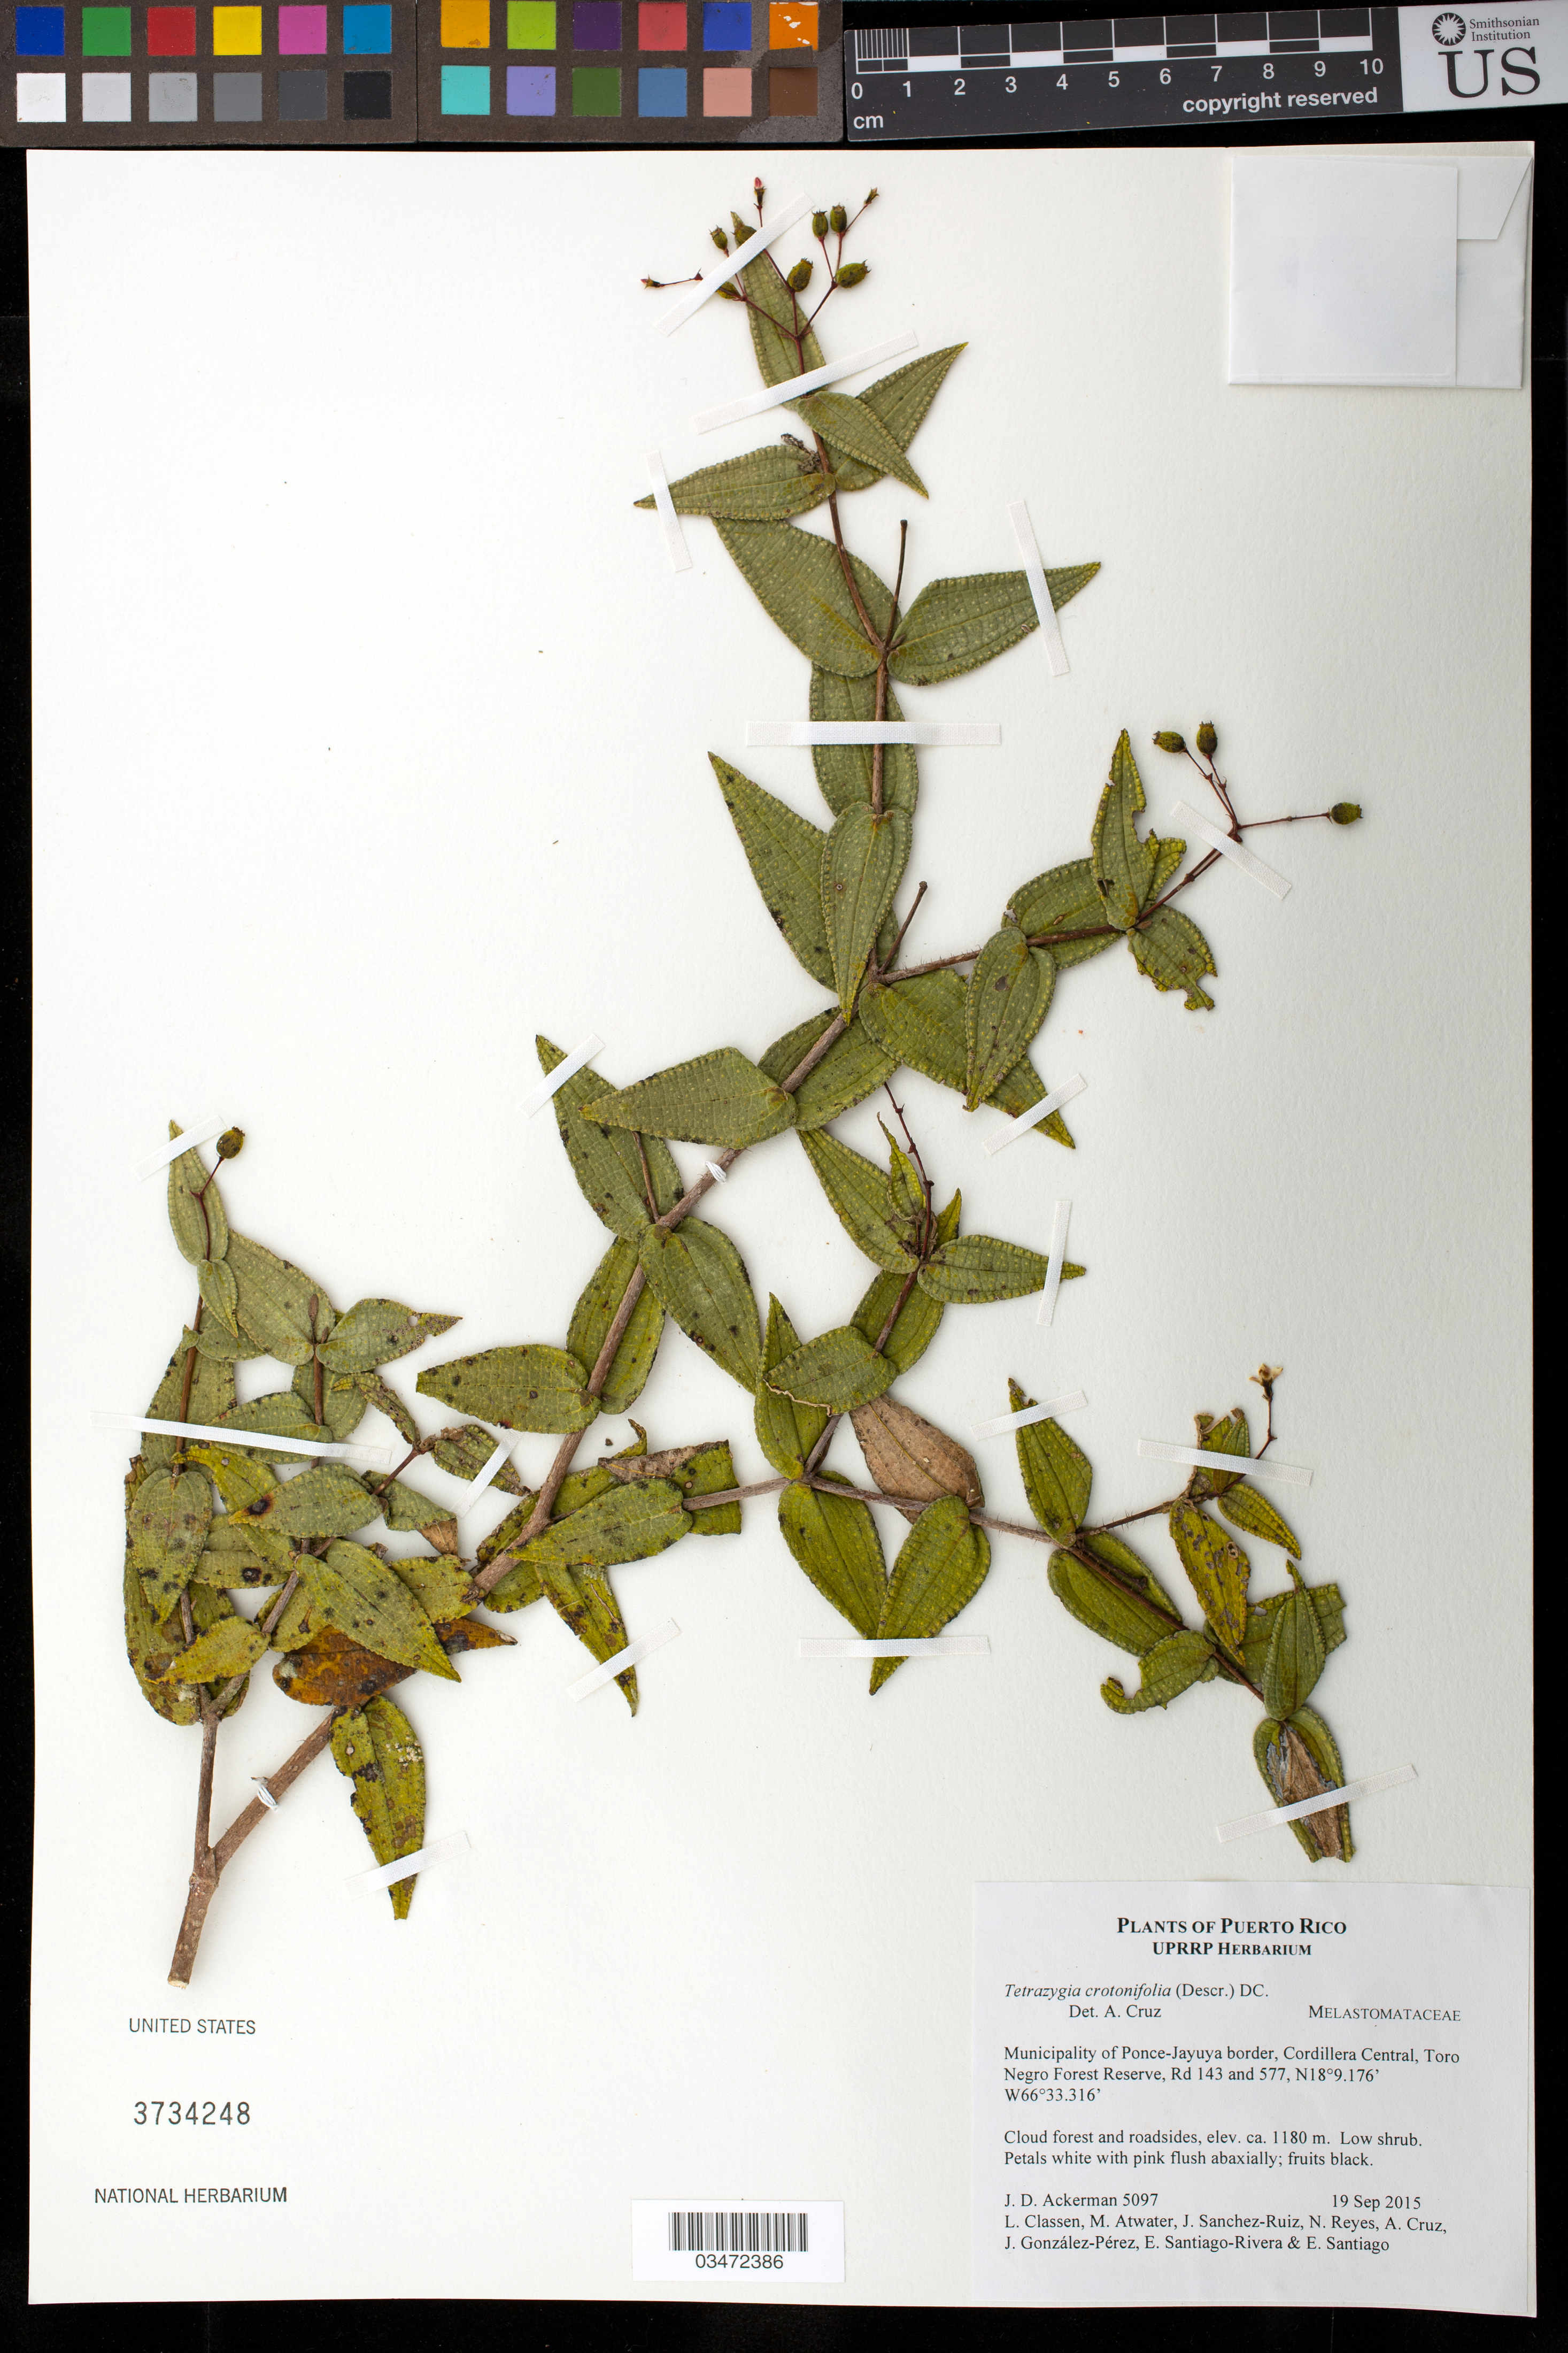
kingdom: Plantae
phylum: Tracheophyta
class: Magnoliopsida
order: Myrtales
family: Melastomataceae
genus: Tetrazygia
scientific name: Tetrazygia crotonifolia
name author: (Desr.) DC.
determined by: Cruz, A.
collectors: J. D. Ackerman, L. Classen, M. Atwater, J. Sanchez-Ruiz, N. Reyes, A. Cruz, J. González-Pérez, E. Santiago-Rivera & E. Santiago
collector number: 5097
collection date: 2015-09-19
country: Puerto Rico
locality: Mun. Ponce-Jayuya border, Cordillera Central, Toro Negro Forest Reserve, Rd. 143 and 577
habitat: Cloud forest and roadsides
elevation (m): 1180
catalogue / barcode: US 3734248